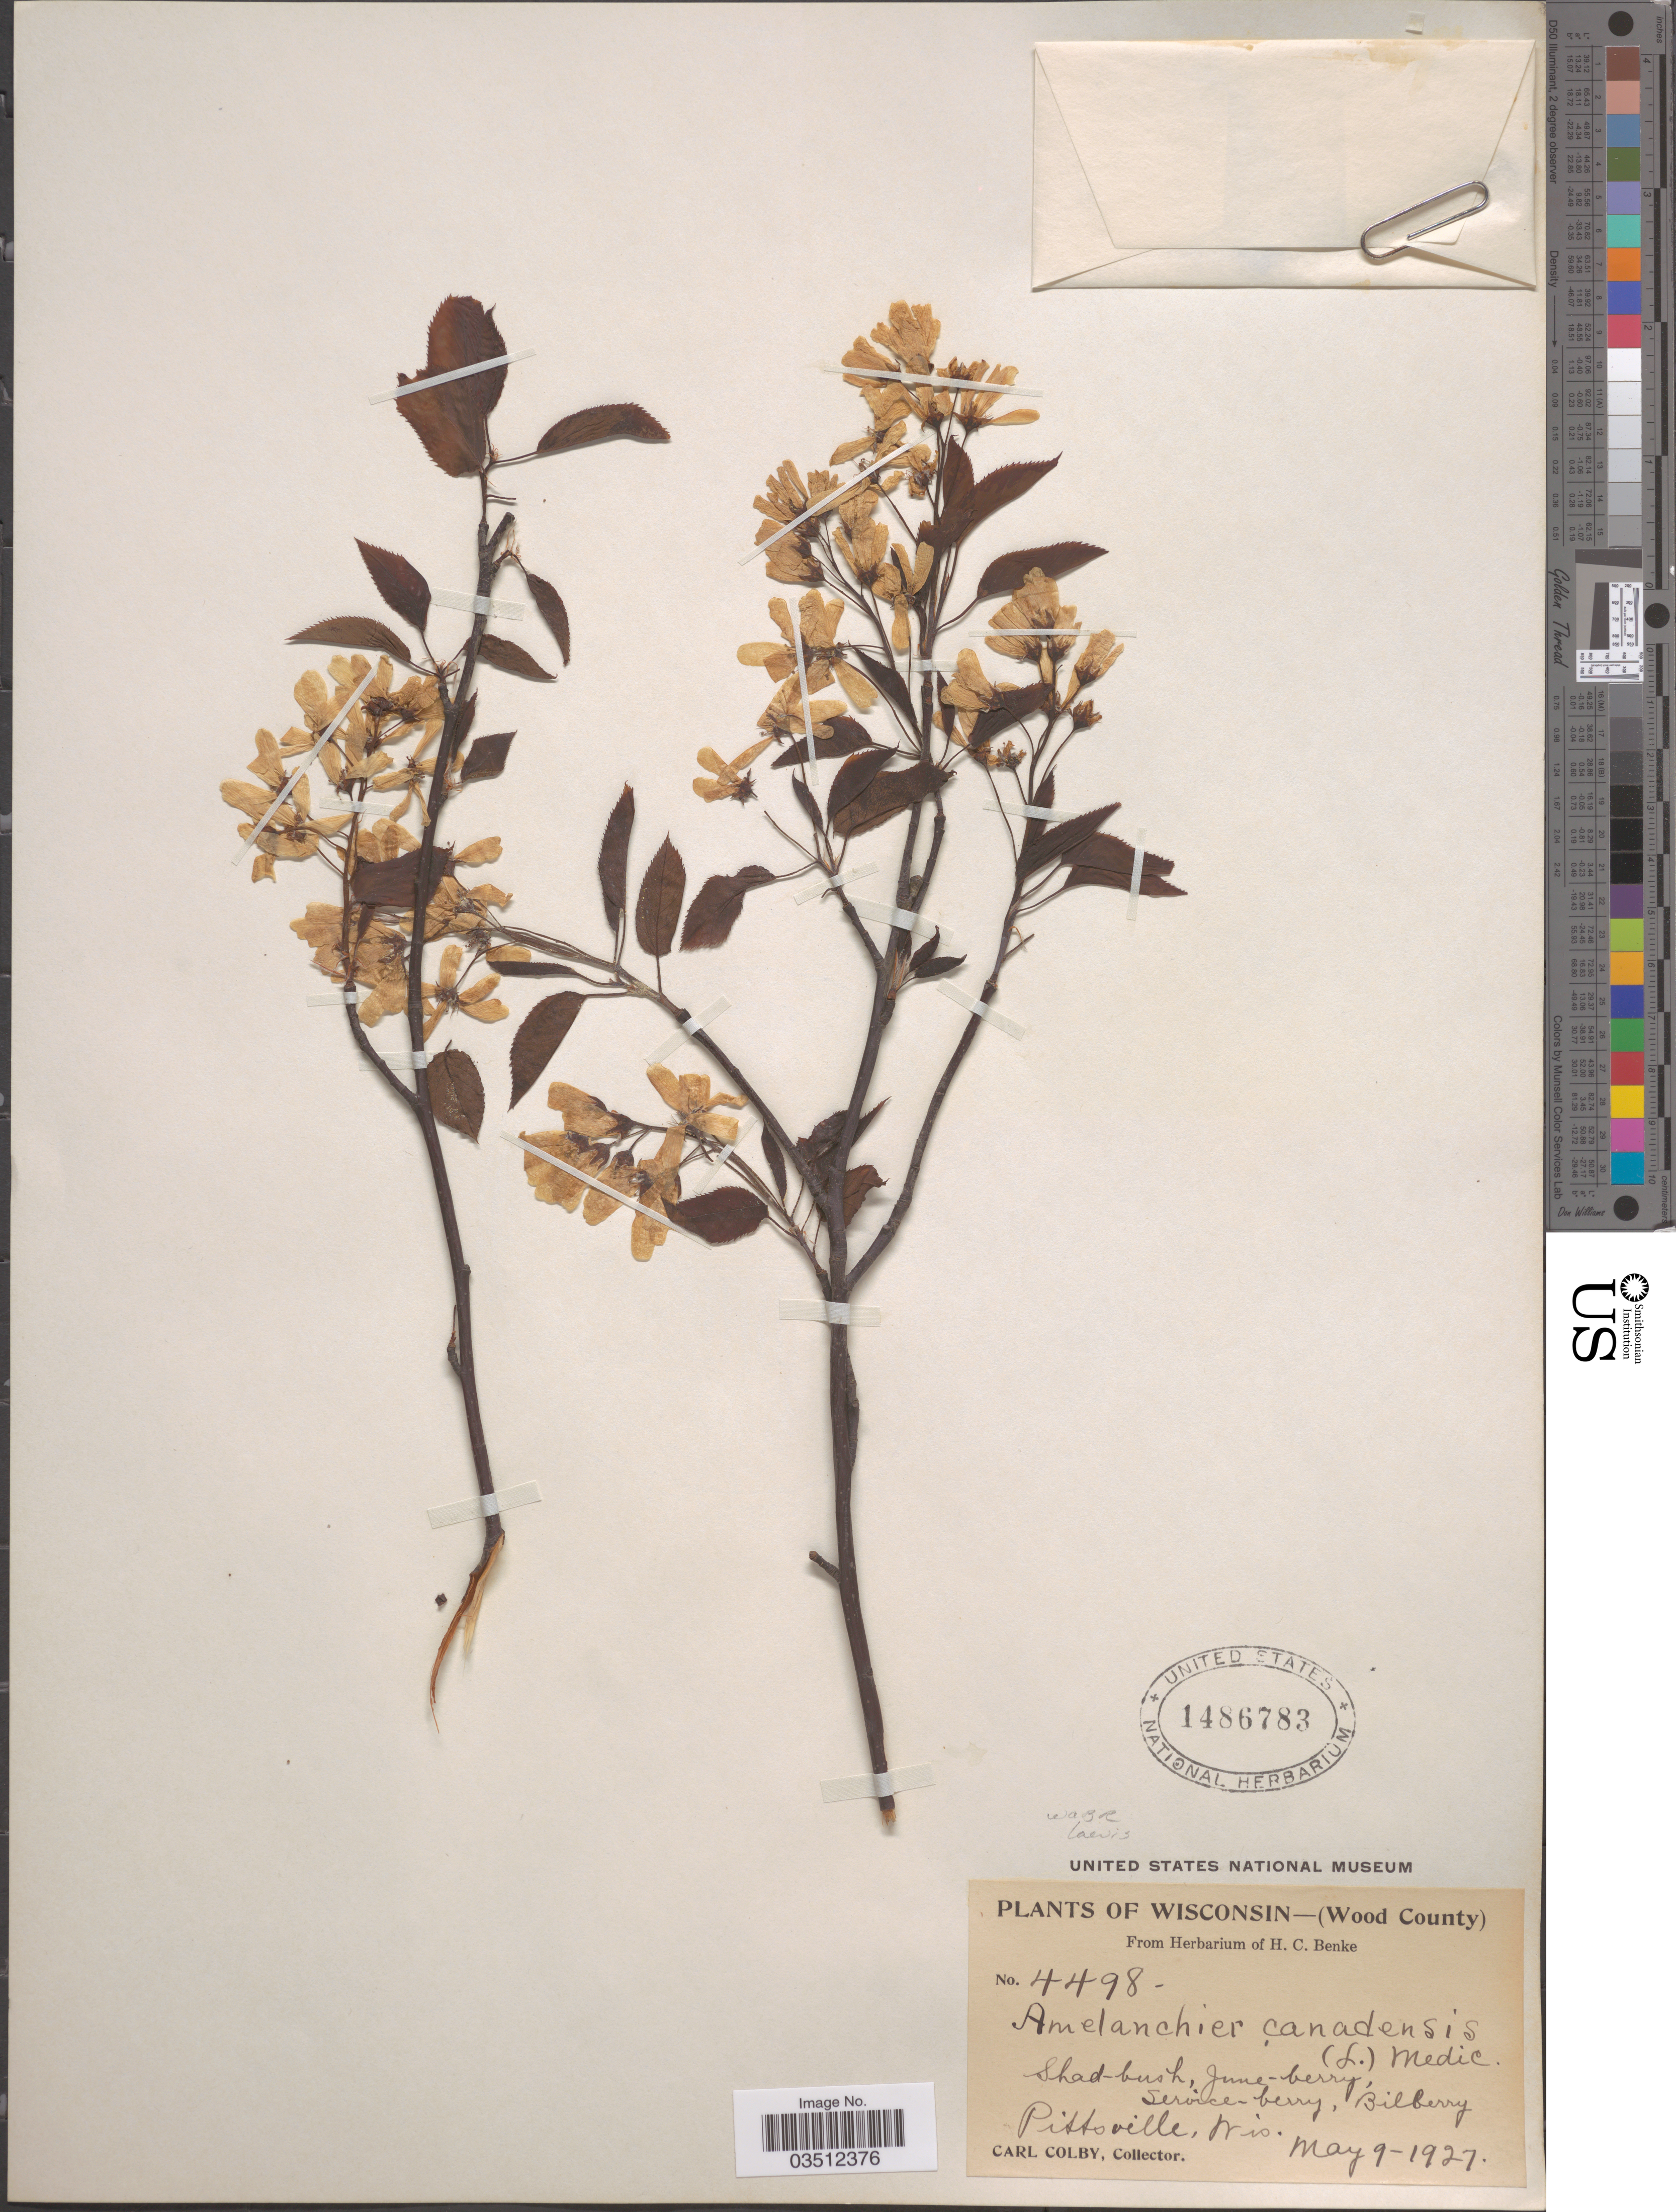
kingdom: Plantae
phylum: Tracheophyta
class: Magnoliopsida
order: Rosales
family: Rosaceae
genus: Amelanchier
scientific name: Amelanchier laevis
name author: Wiegand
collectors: C. Colby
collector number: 4498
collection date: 1927-05-09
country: United States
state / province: Wisconsin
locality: (Wood County). Pittsville, Wis.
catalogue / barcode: US 1486783